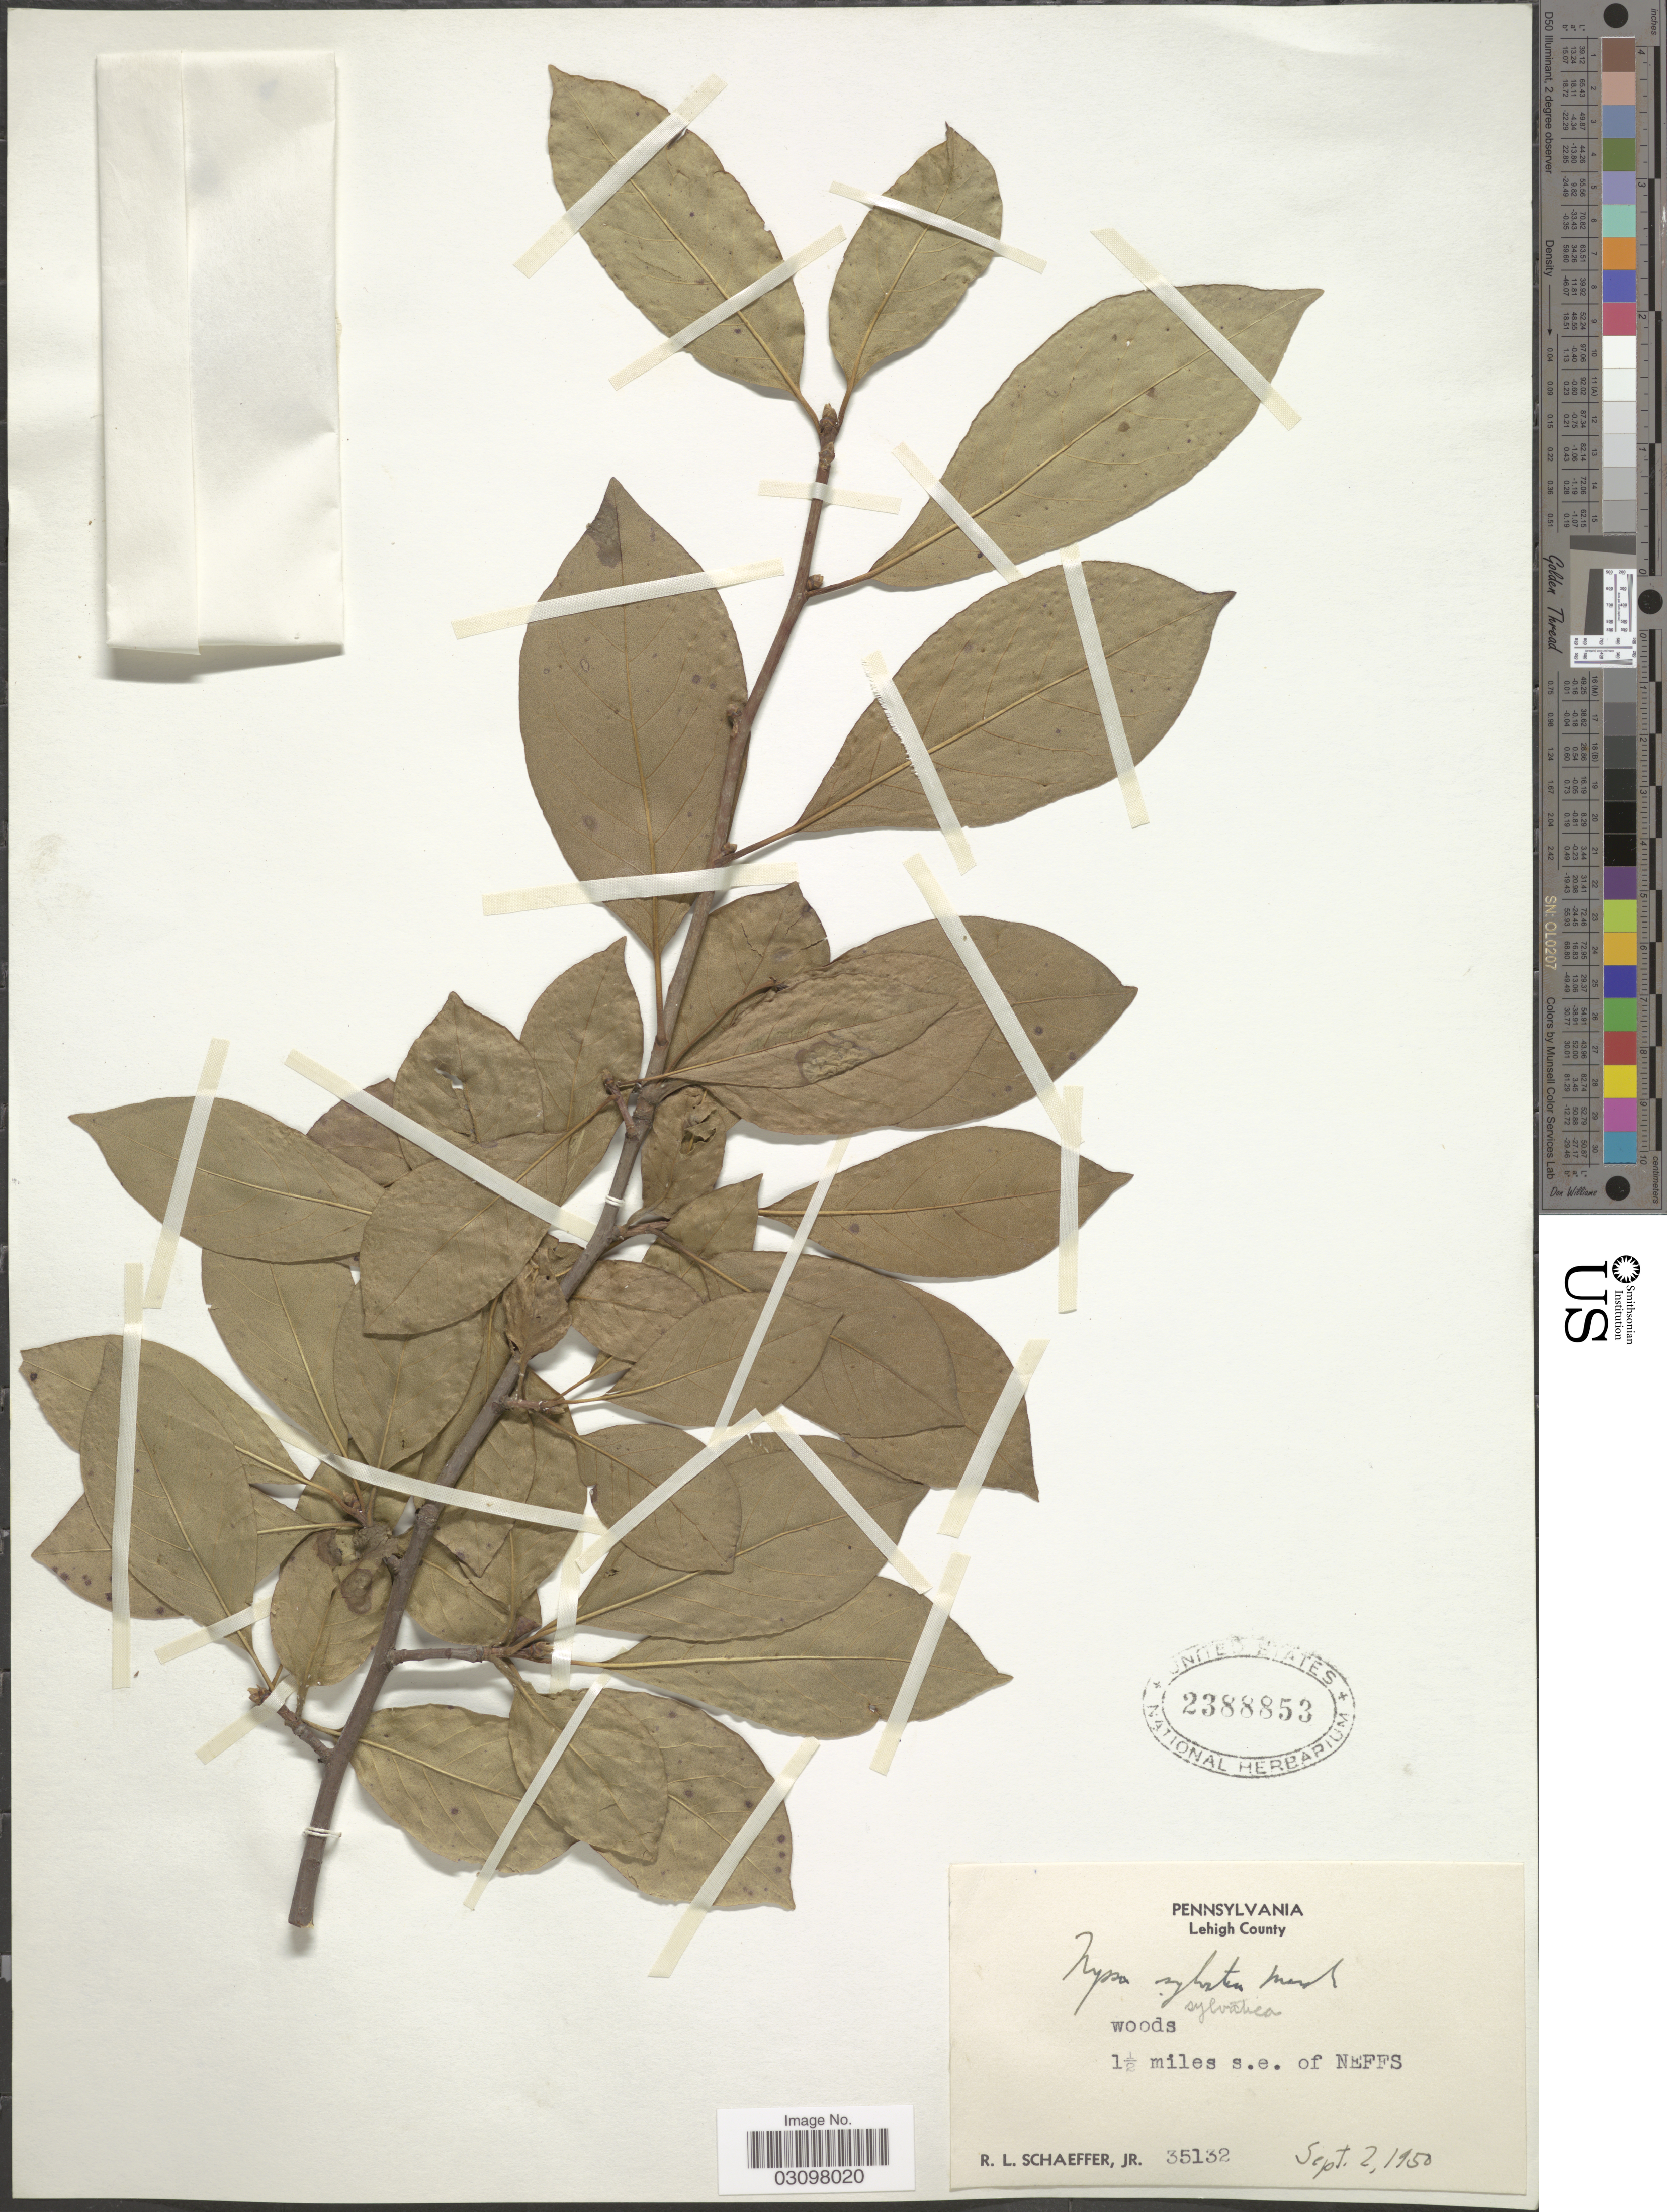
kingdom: Plantae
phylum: Tracheophyta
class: Magnoliopsida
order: Cornales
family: Nyssaceae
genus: Nyssa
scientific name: Nyssa sylvatica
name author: Marshall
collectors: R. L. Schaeffer Jr.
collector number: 35132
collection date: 1950-09-02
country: United States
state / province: Pennsylvania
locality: Lehigh County. 1½ miles s.e. of Neffs.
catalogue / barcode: US 2388853